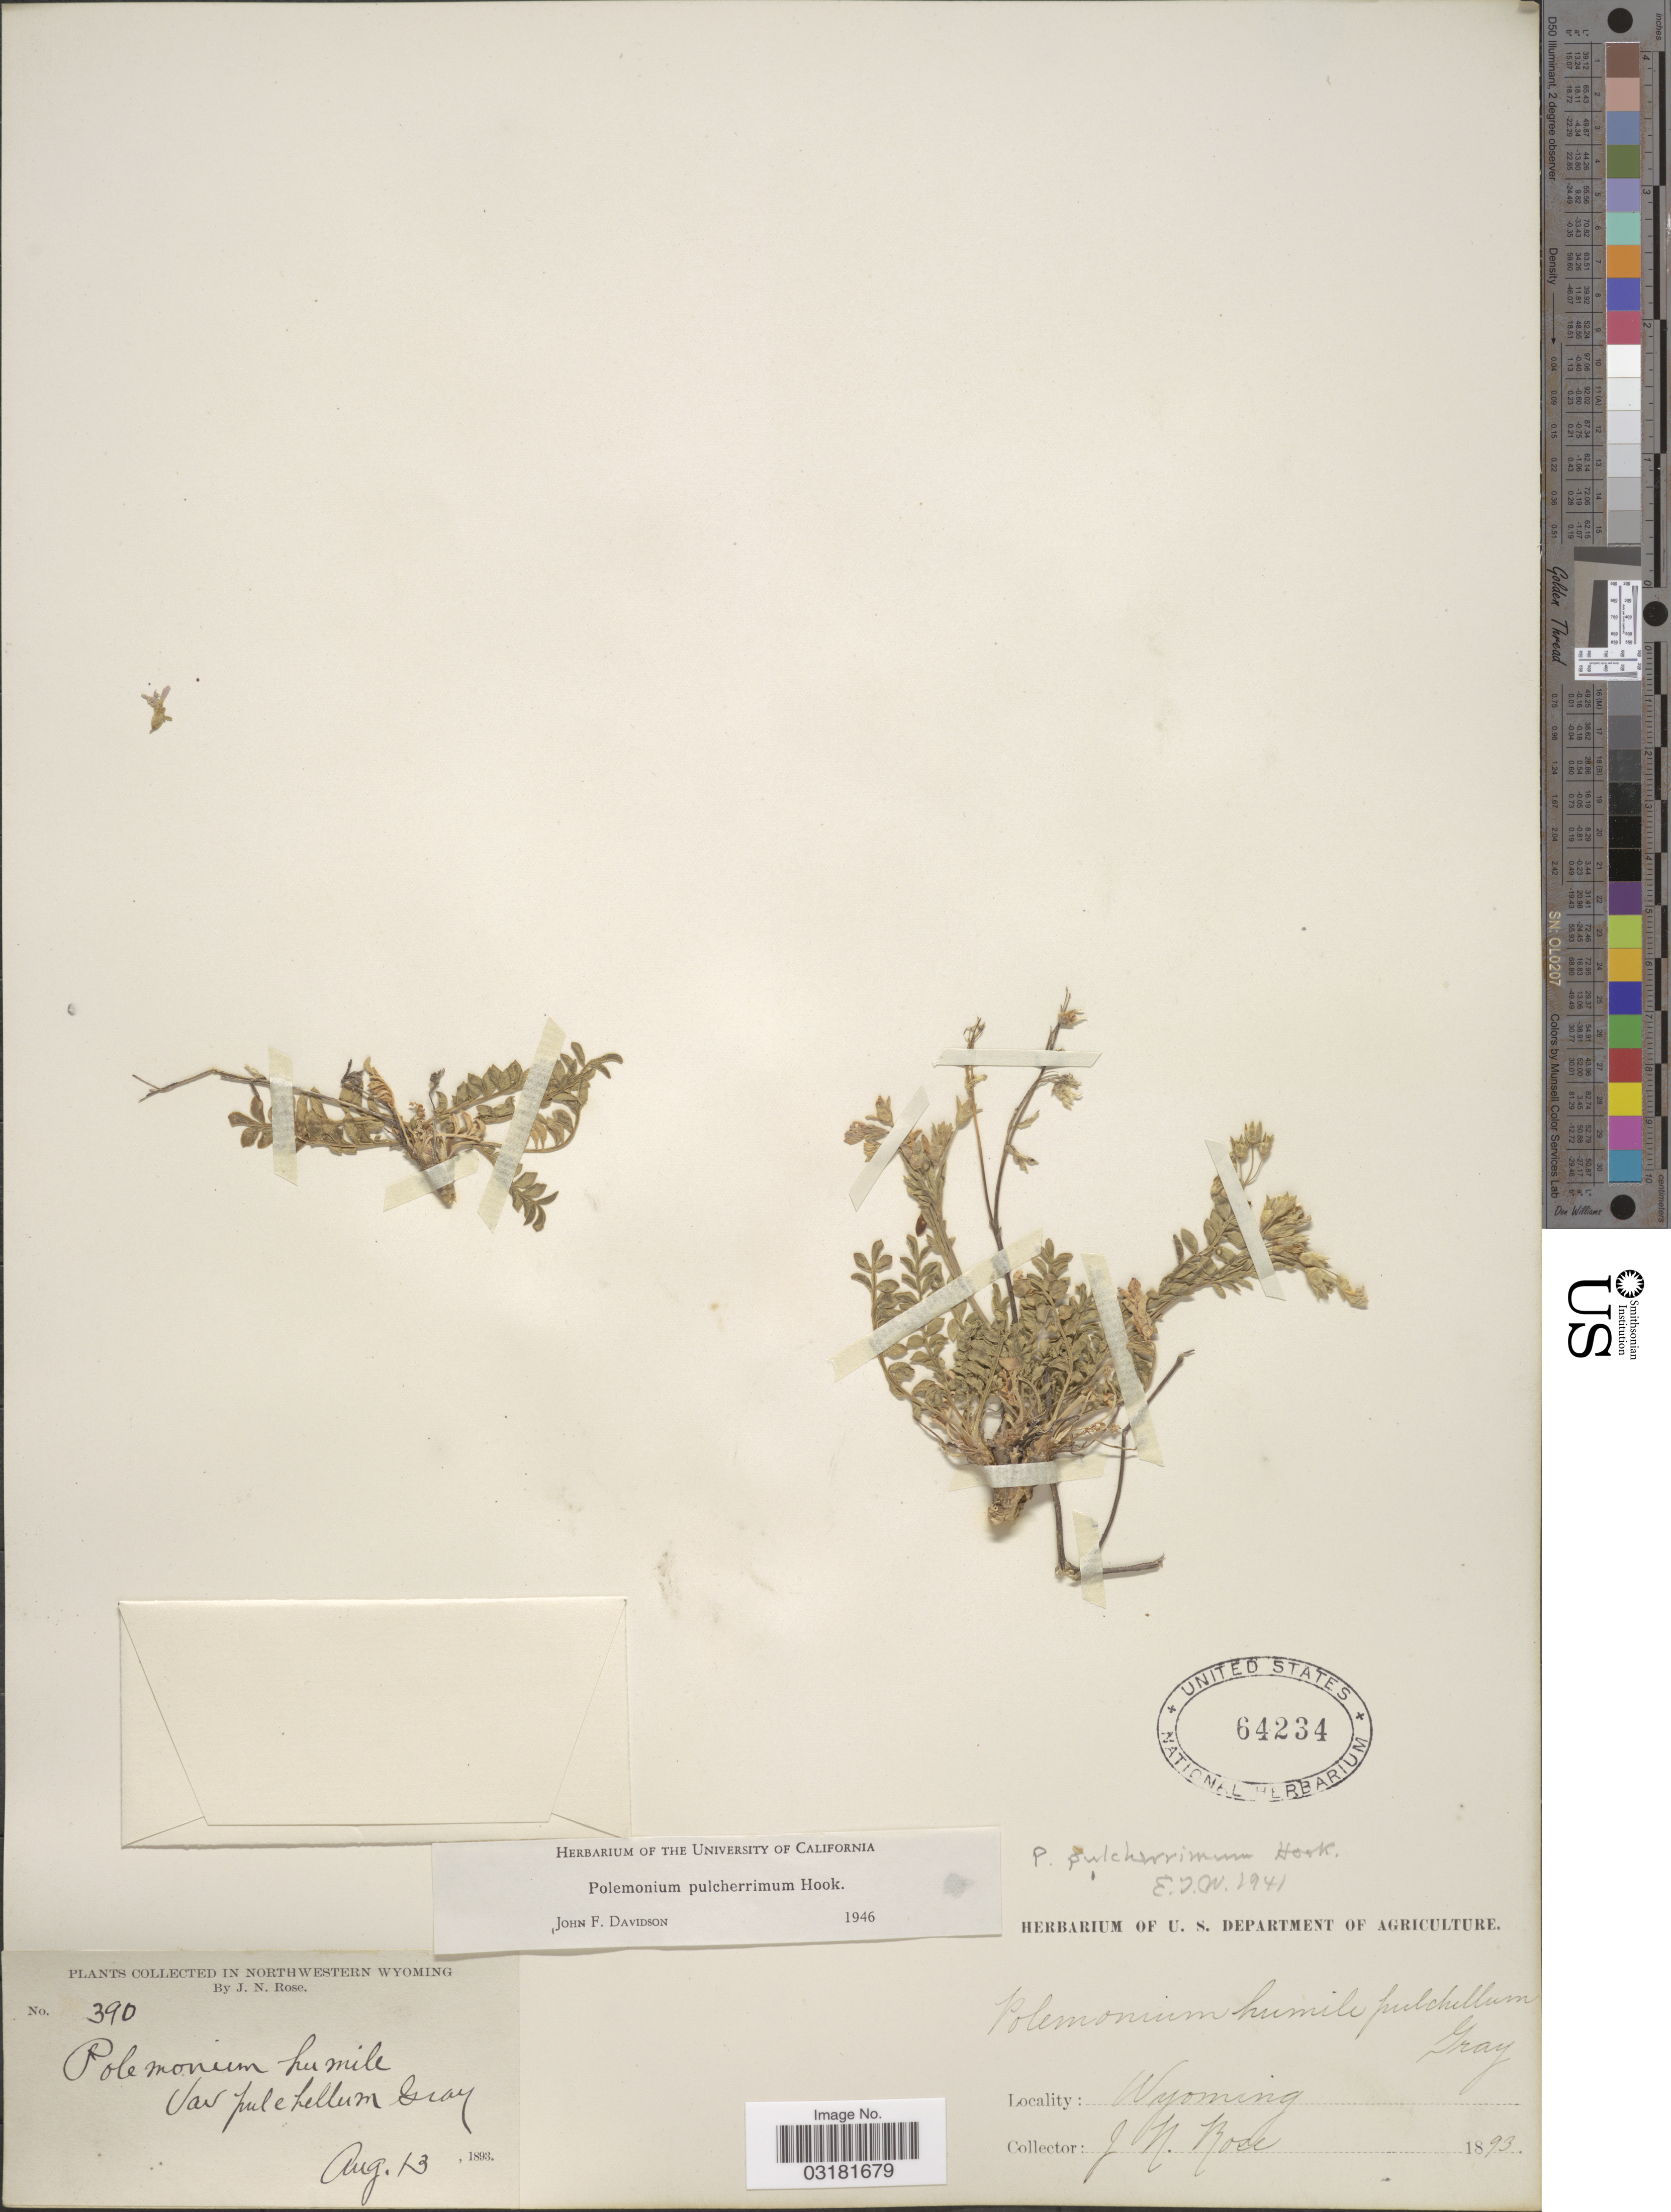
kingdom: Plantae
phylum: Tracheophyta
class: Magnoliopsida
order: Ericales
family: Polemoniaceae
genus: Polemonium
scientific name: Polemonium pulcherrimum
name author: Hook.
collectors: J. N. Rose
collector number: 390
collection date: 1893-08-13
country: United States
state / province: Wyoming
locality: Northwestern Wyoming.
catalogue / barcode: US 64234